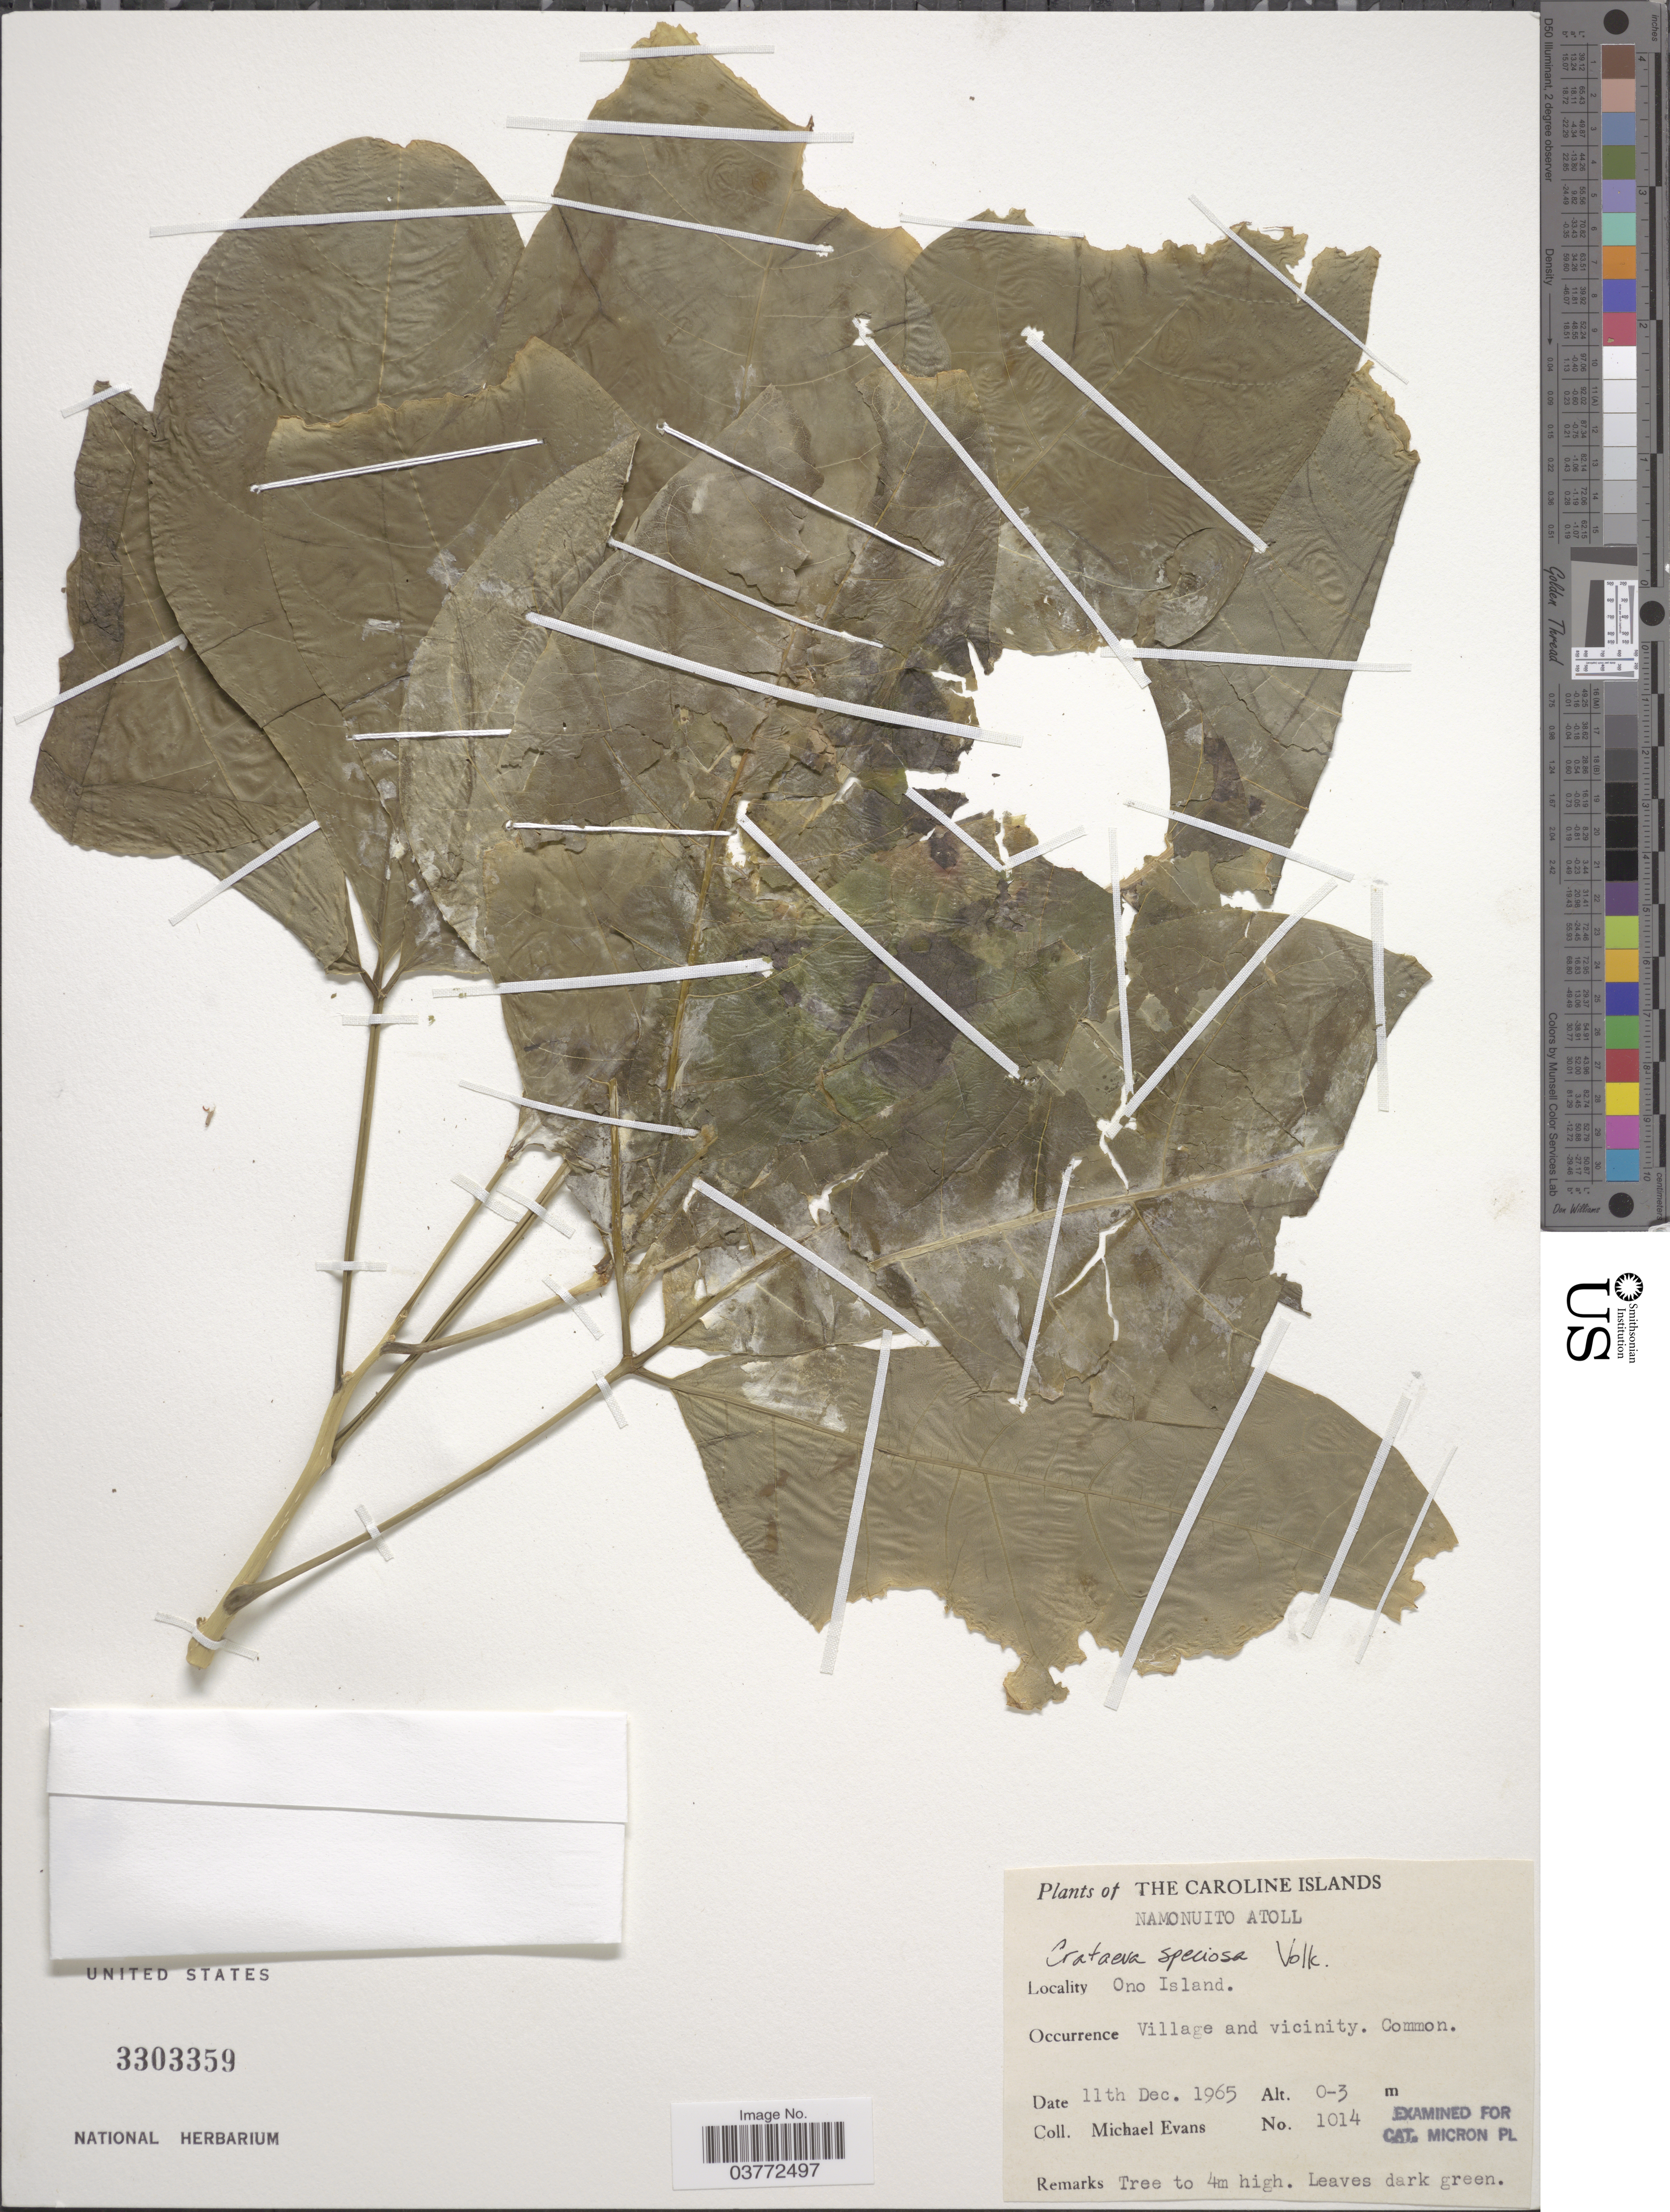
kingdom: Plantae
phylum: Tracheophyta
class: Magnoliopsida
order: Brassicales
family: Capparaceae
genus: Crateva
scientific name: Crateva speciosa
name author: Volkens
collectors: M. Evans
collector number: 1014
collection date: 1965-12-11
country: Micronesia, Federated States of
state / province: Truk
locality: The Caroline Islands. Namonuito Atoll. Ono Island. Village and vicinity.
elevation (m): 0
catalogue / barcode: US 3303359